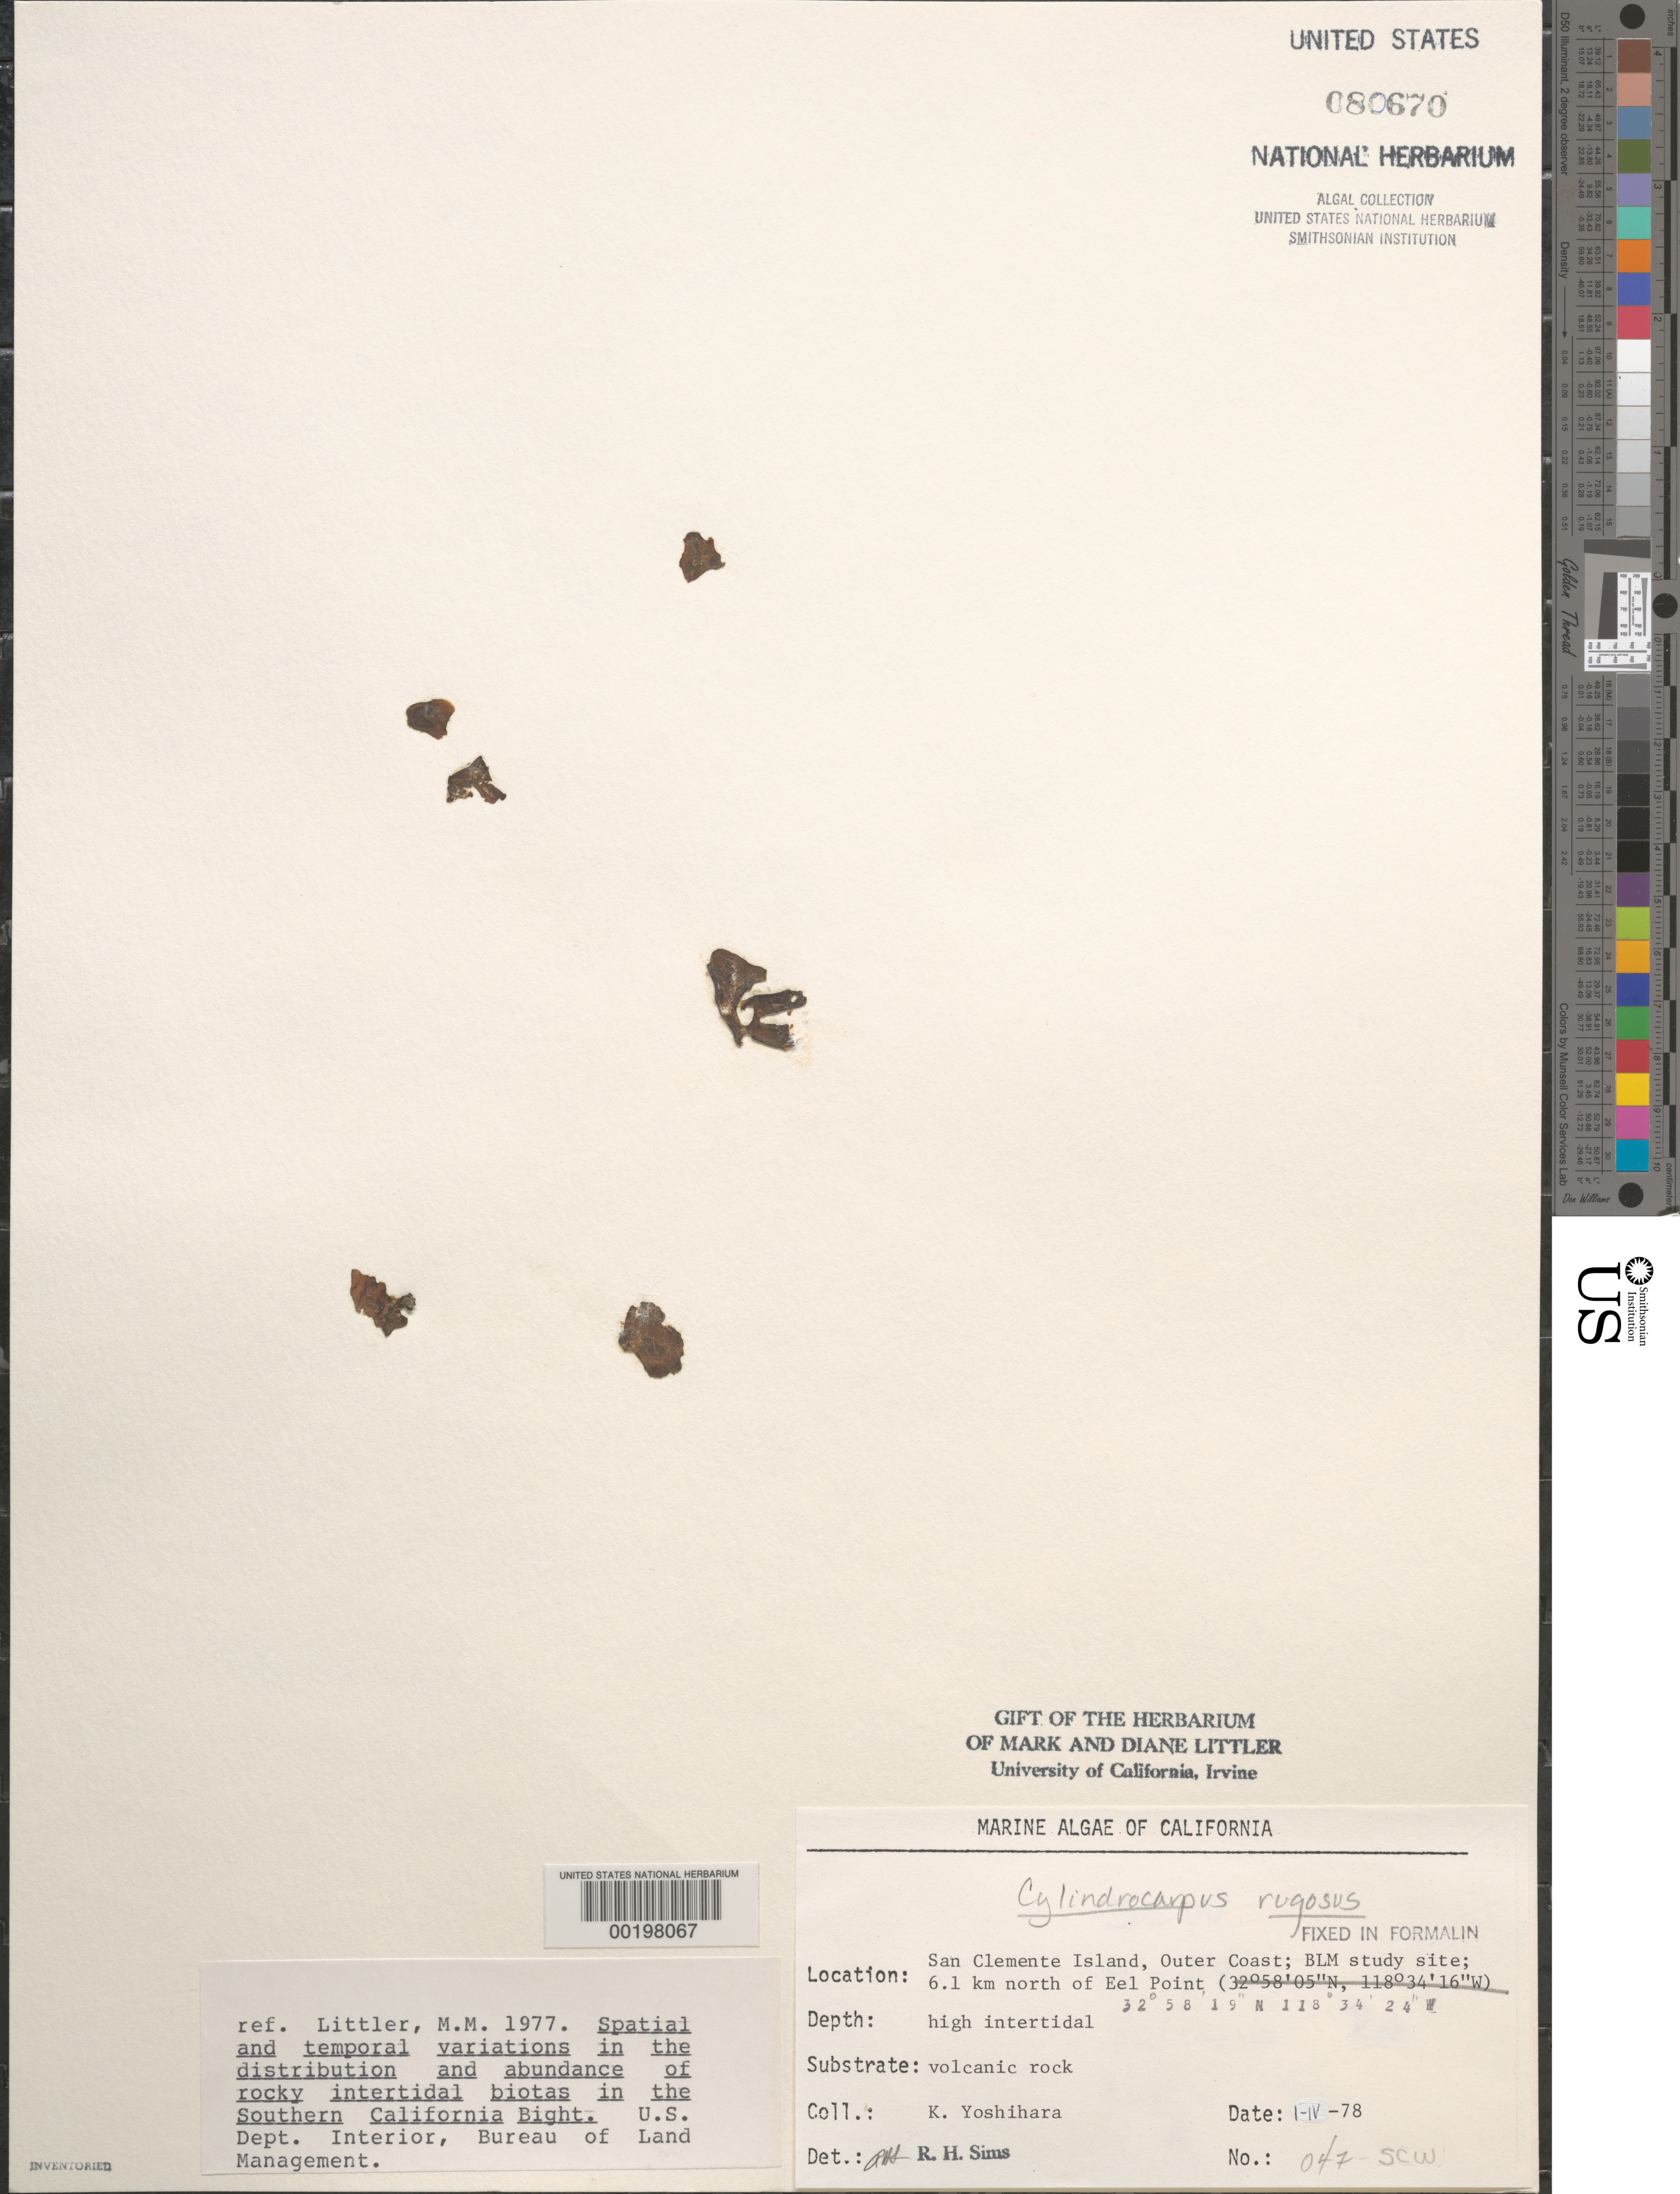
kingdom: Chromista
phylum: Ochrophyta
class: Phaeophyceae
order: Ectocarpales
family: Petrospongiaceae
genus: Petrospongium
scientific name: Petrospongium rugosum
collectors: K. Yoshihara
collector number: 047-scw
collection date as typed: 01 Apr 1978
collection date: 1978-04-01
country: United States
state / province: California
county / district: Los Angeles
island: San Clemente Island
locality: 6.1 km north of Eel Point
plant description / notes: BLM-SOCALBIGHT Rocky Intertidal Survey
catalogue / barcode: US 80670